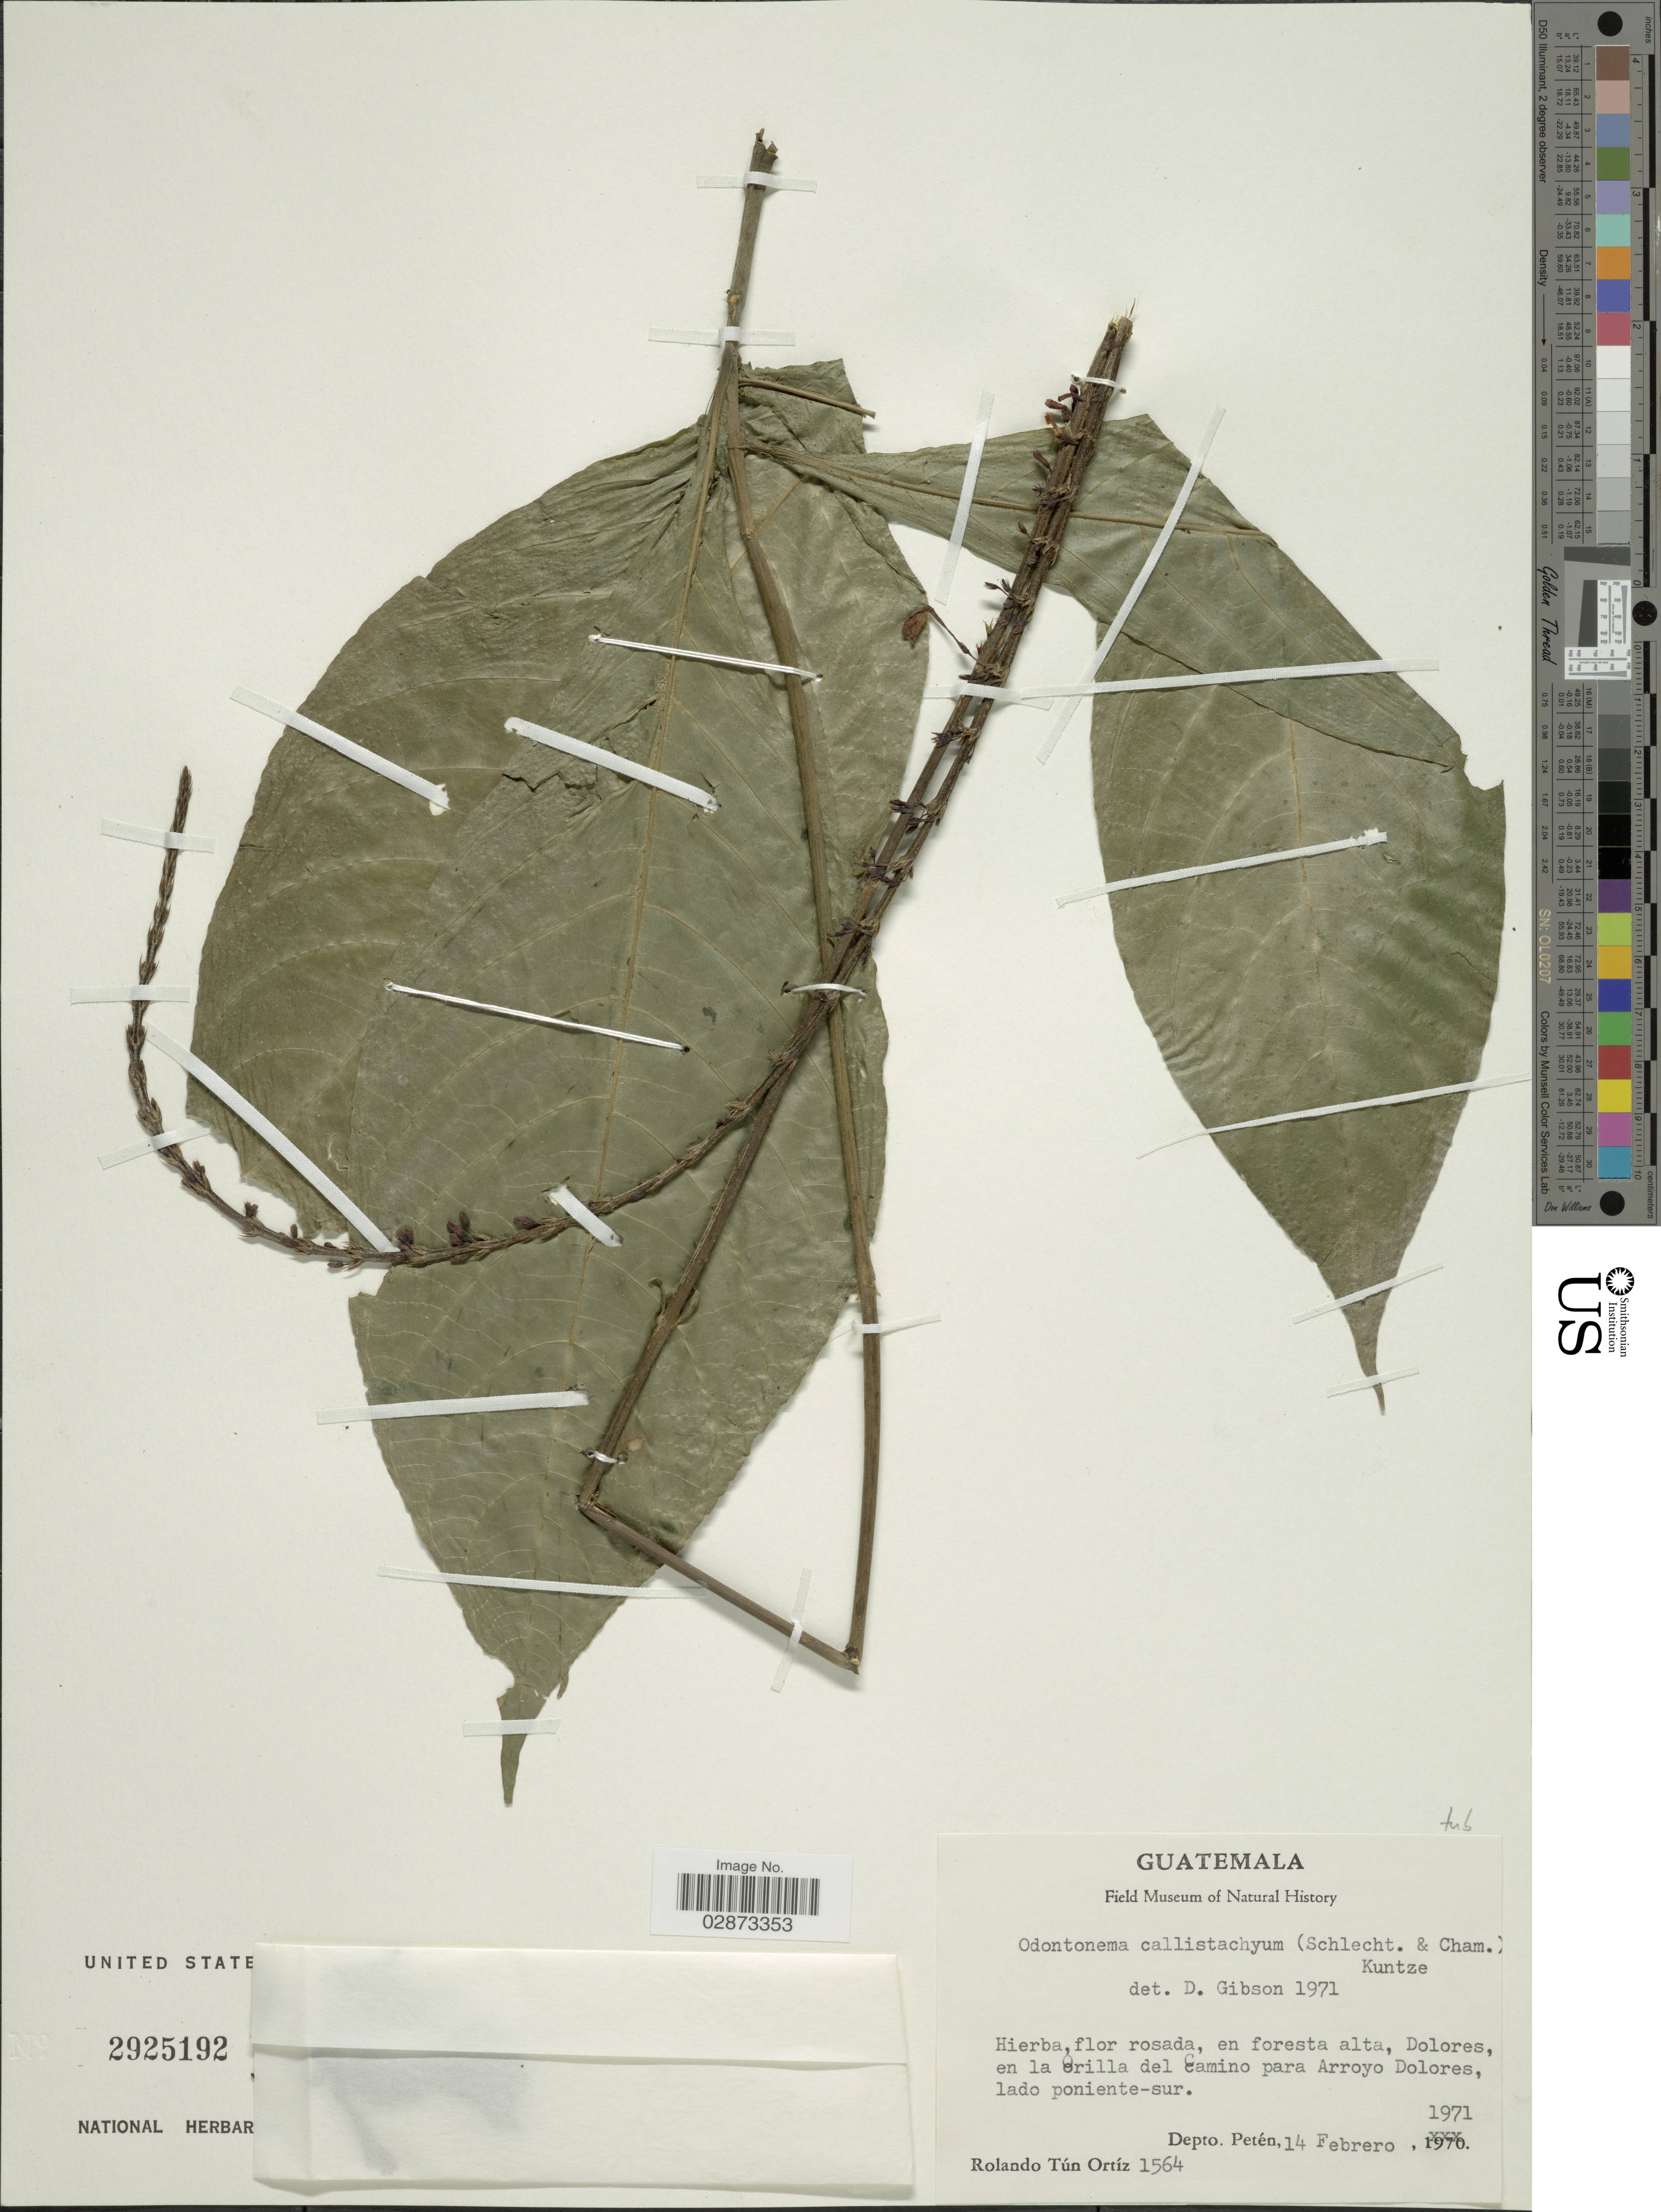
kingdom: Plantae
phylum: Tracheophyta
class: Magnoliopsida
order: Lamiales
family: Acanthaceae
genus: Odontonema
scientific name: Odontonema callistachyum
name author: (Schltdl. & Cham.) Kuntze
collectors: R. T. Ortíz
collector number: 1564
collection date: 1971-02-14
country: Guatemala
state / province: El Petén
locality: Dolores, en la orilla del Camino para Arroyo Dolores, lado poniente-sur, Depto. Petén.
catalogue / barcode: US 2925192